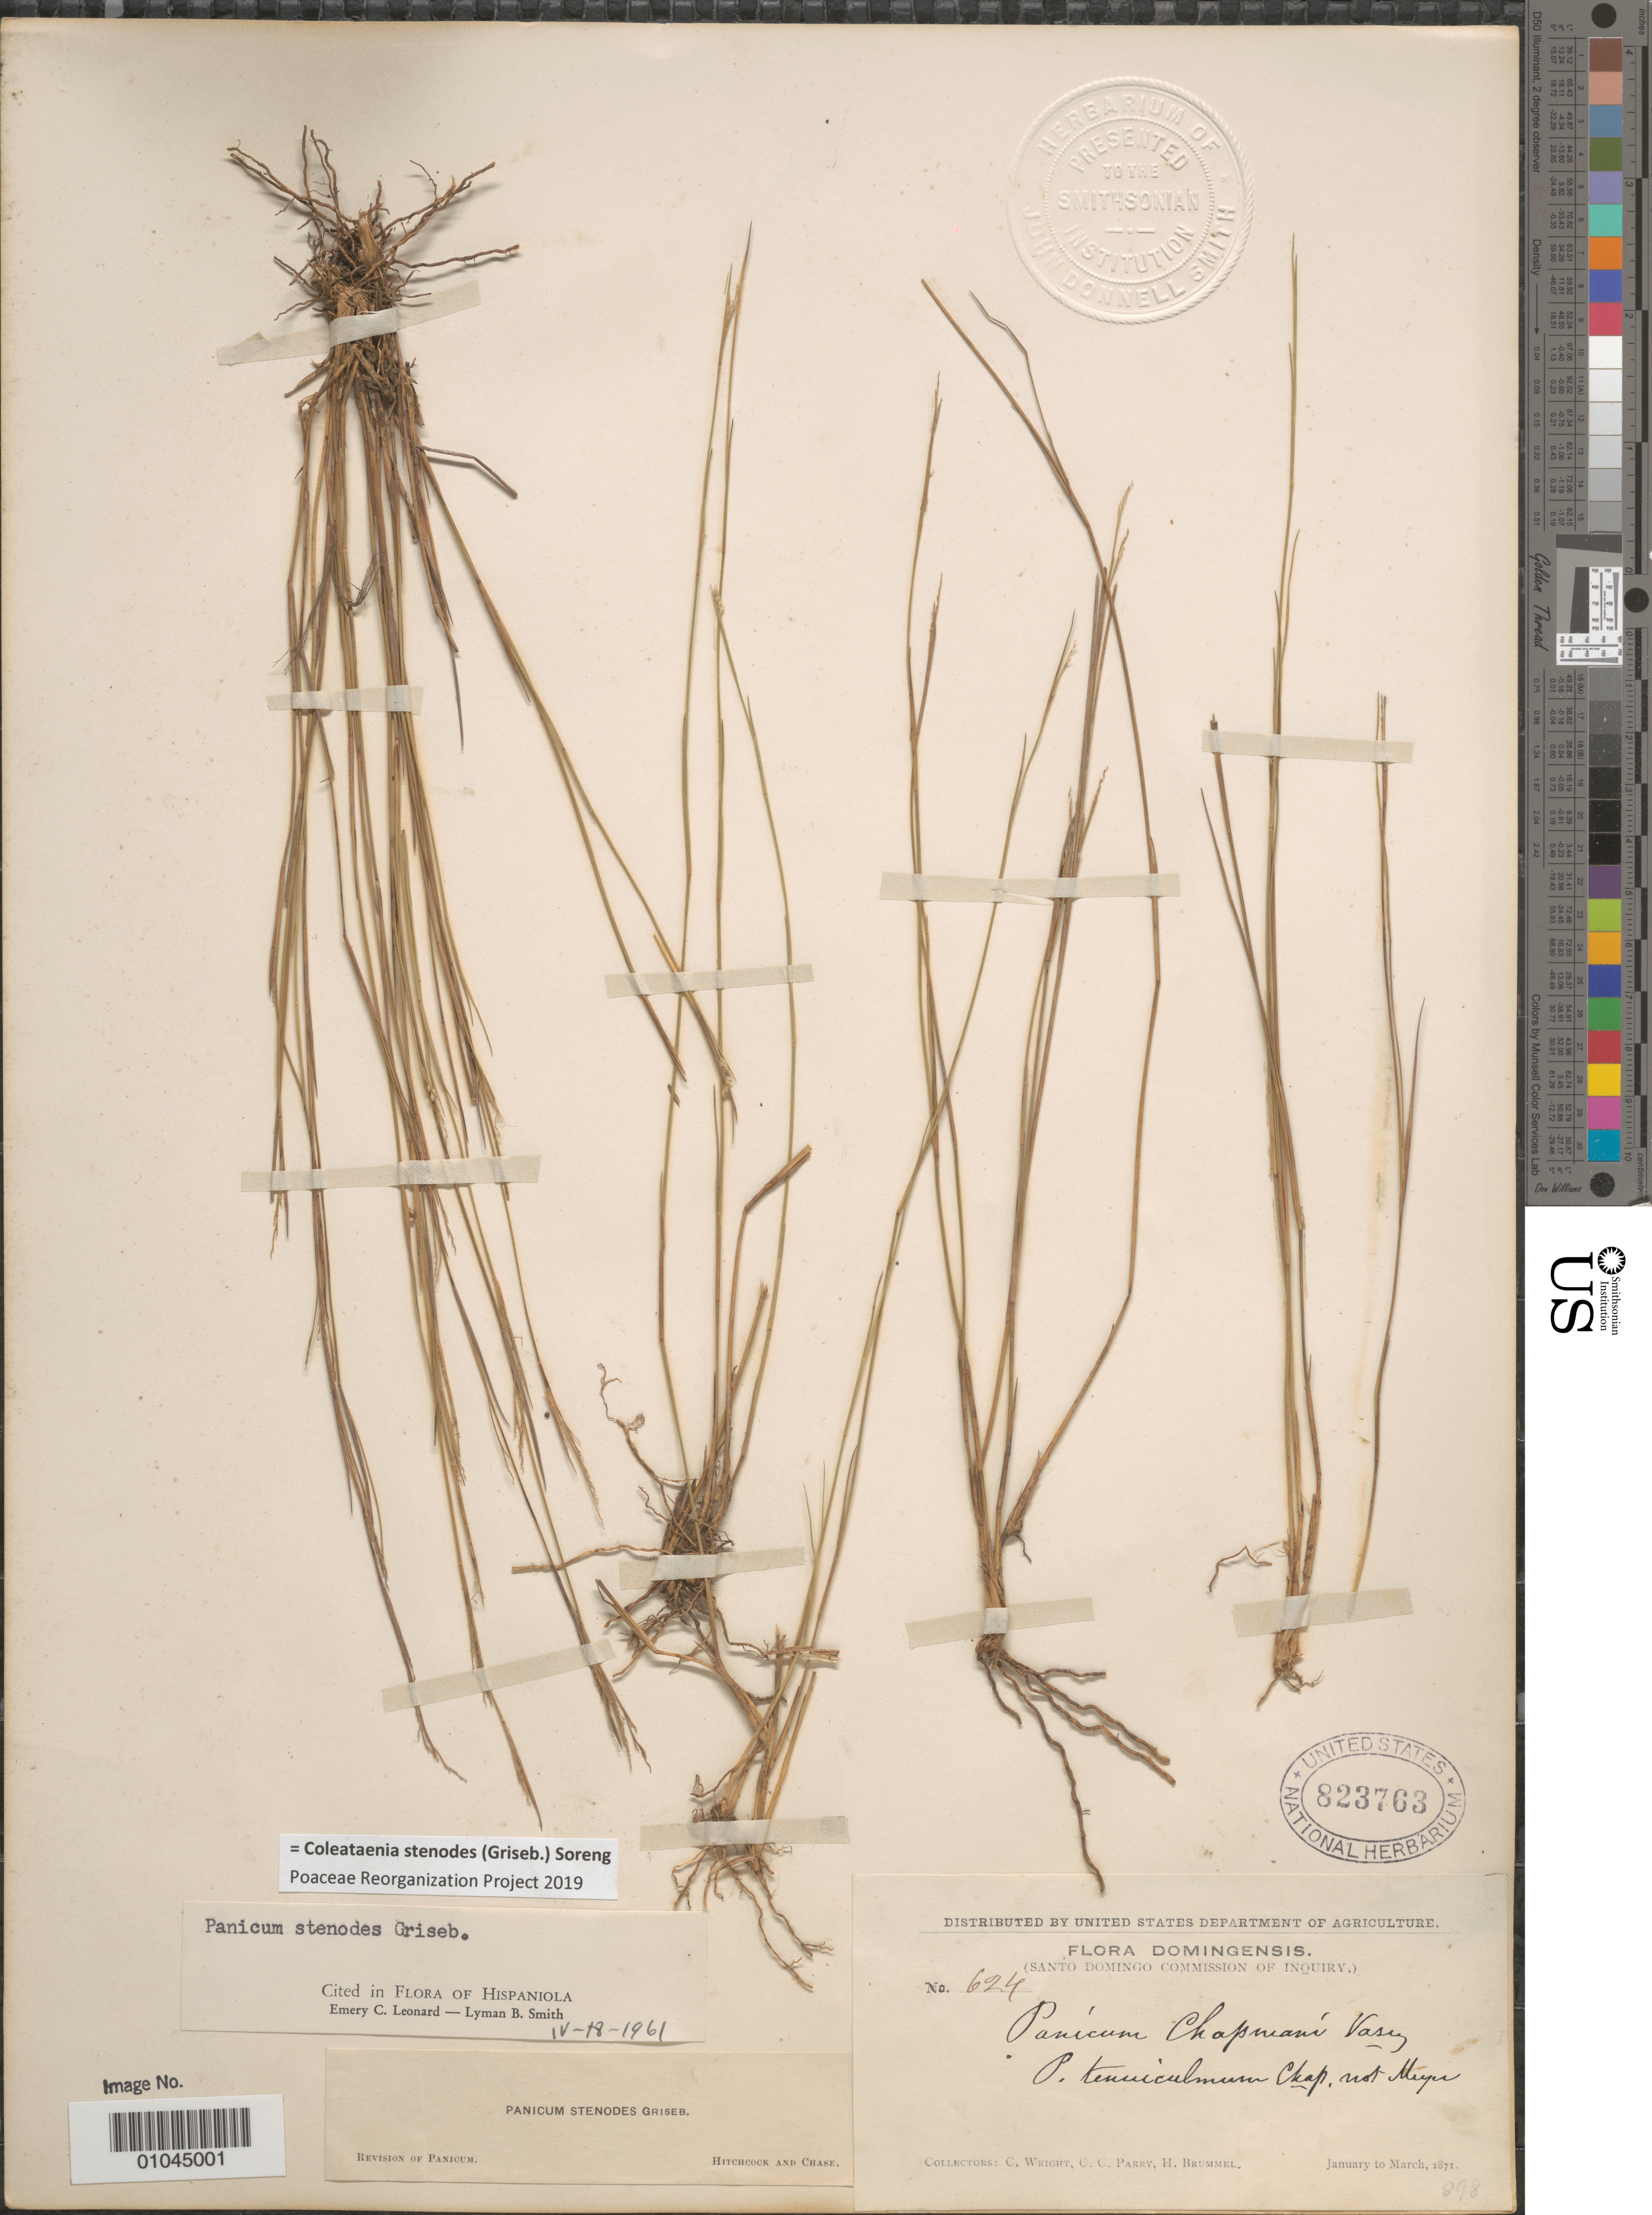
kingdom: Plantae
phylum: Tracheophyta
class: Liliopsida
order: Poales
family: Poaceae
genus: Panicum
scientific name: Panicum stenodes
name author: Griseb.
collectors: C. Wright, C. C. Parry & H. Brummel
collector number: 624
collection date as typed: Jan 1871 to -- Mar 1871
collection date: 1871-01/1871-03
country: Dominican Republic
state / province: Distrito Nacional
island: Hispaniola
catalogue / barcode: US 823763